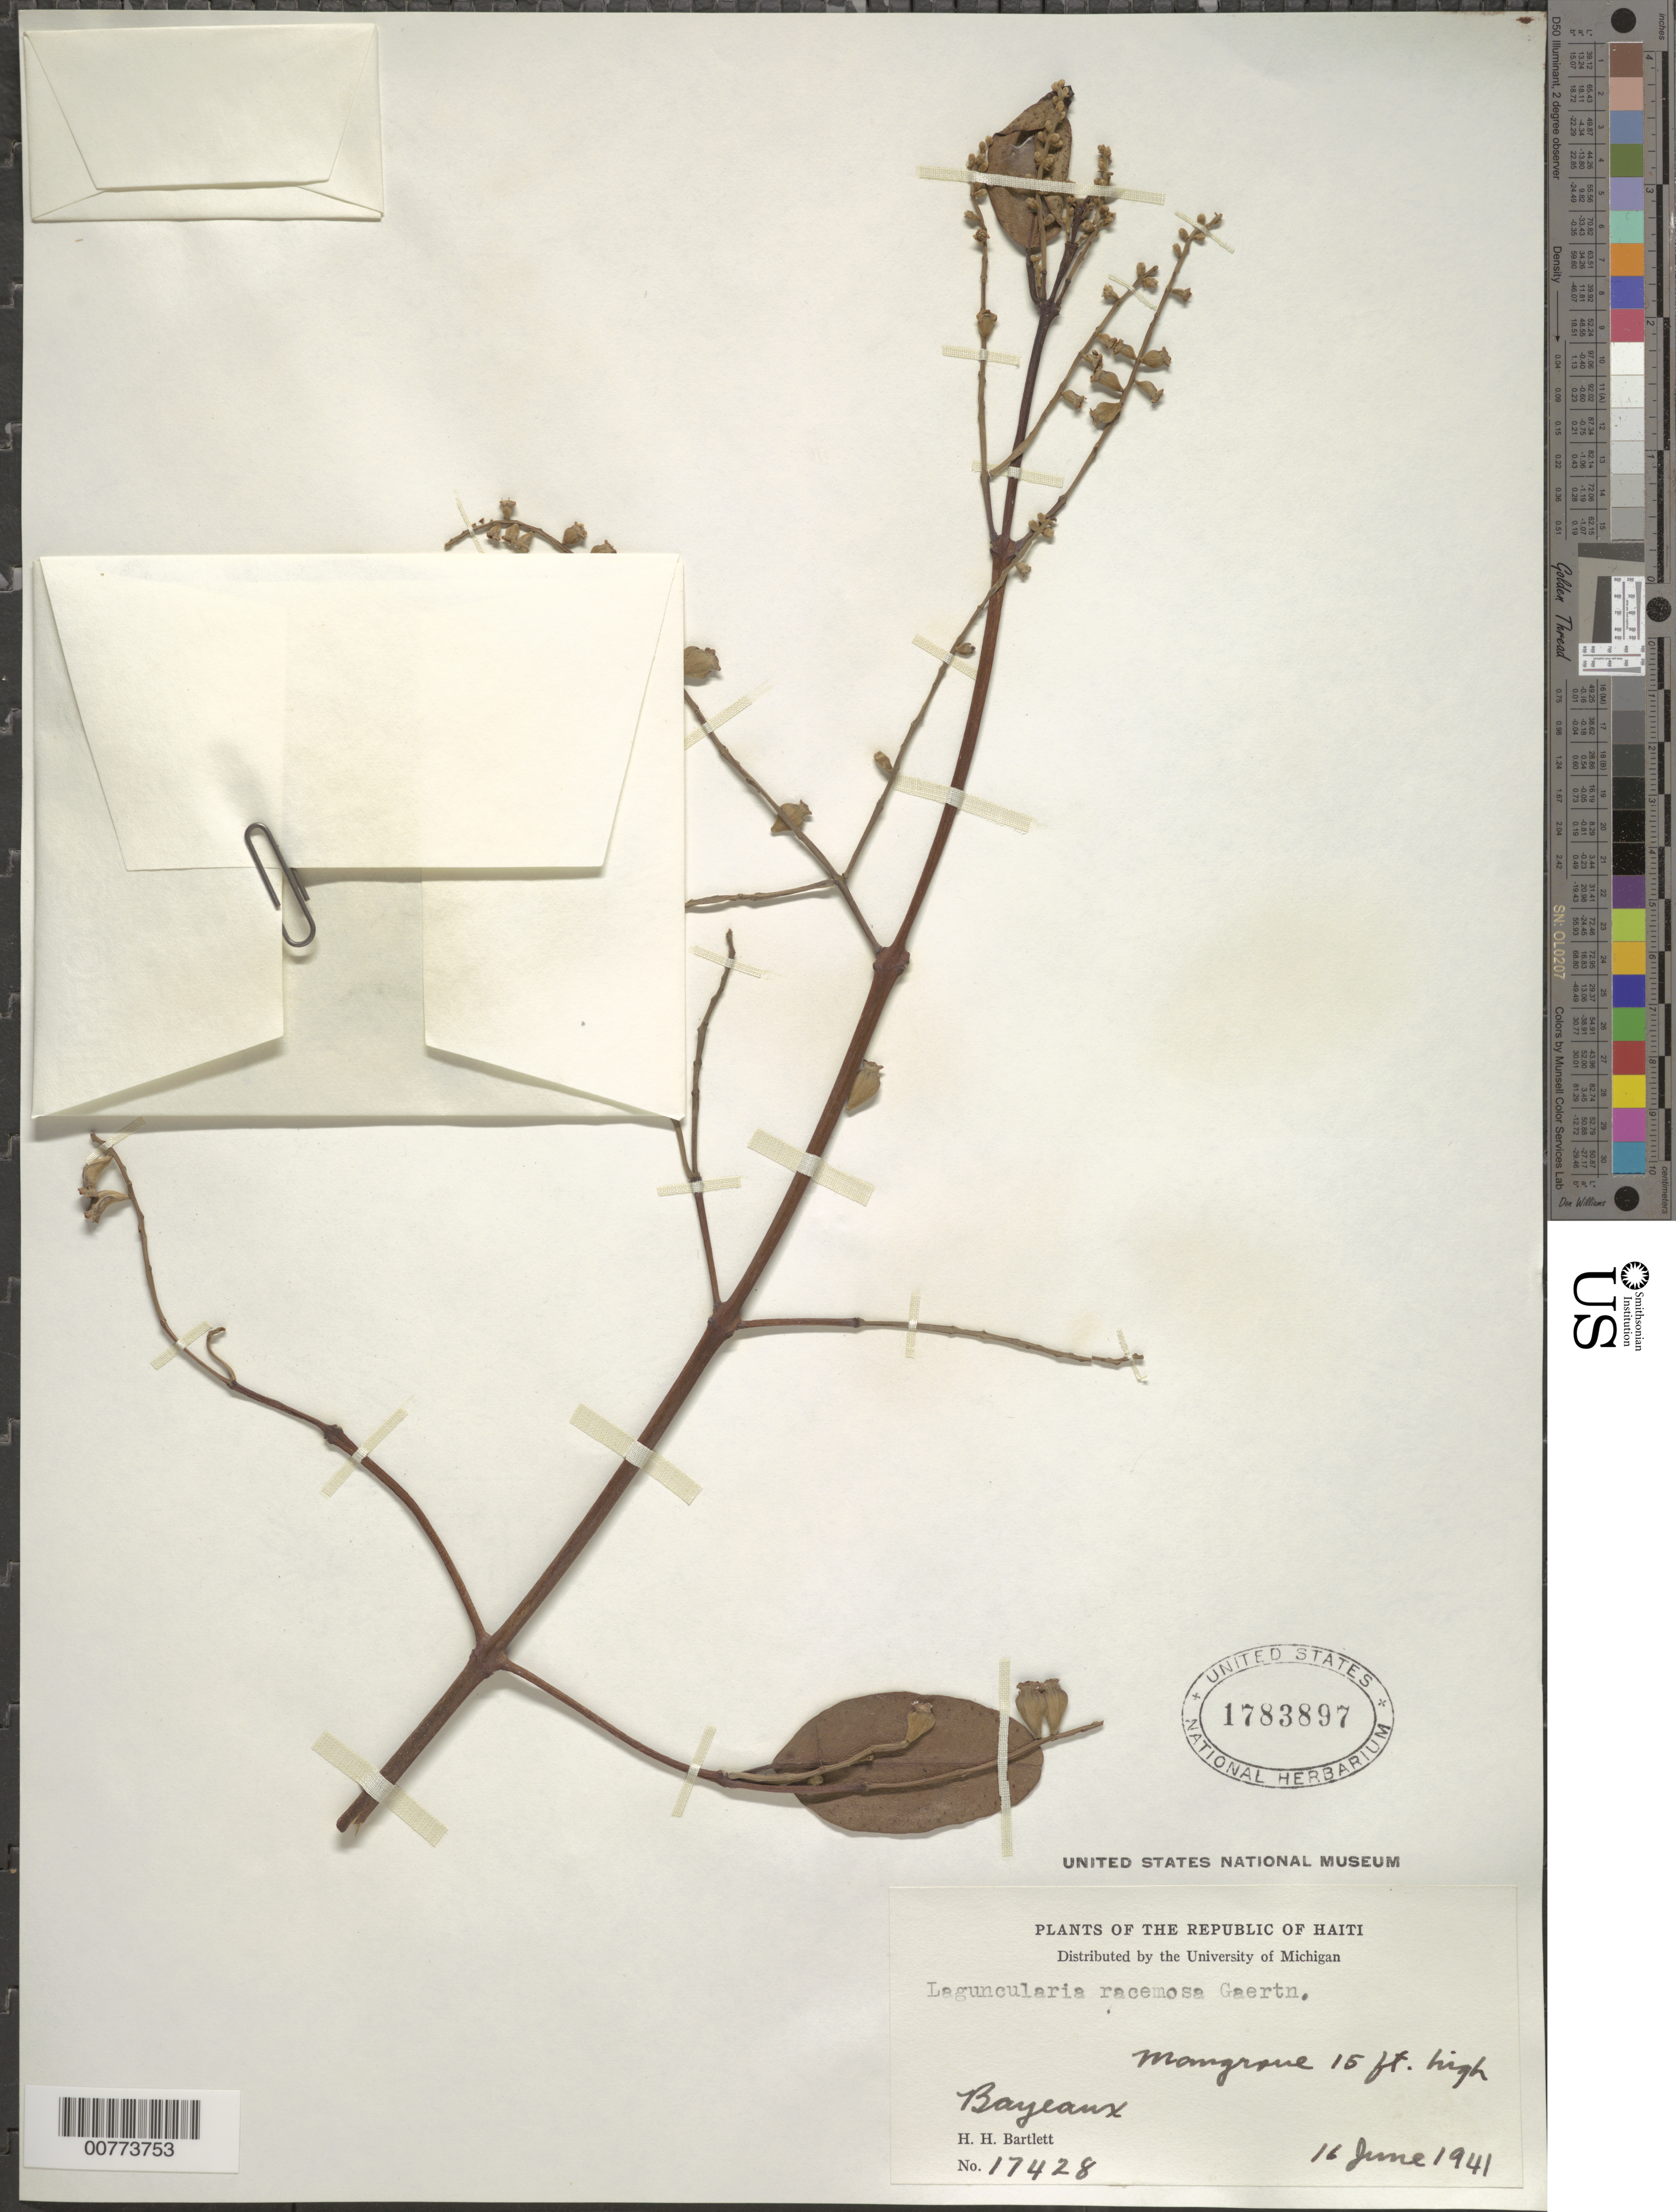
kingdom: Plantae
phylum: Tracheophyta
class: Magnoliopsida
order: Myrtales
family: Combretaceae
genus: Laguncularia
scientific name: Laguncularia racemosa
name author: (L.) C.F. Gaertn.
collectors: H. H. Bartlett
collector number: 17428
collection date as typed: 16 Jun 1941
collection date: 1941-06-16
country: Haiti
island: Hispaniola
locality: Bayeaux.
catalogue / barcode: US 1783897